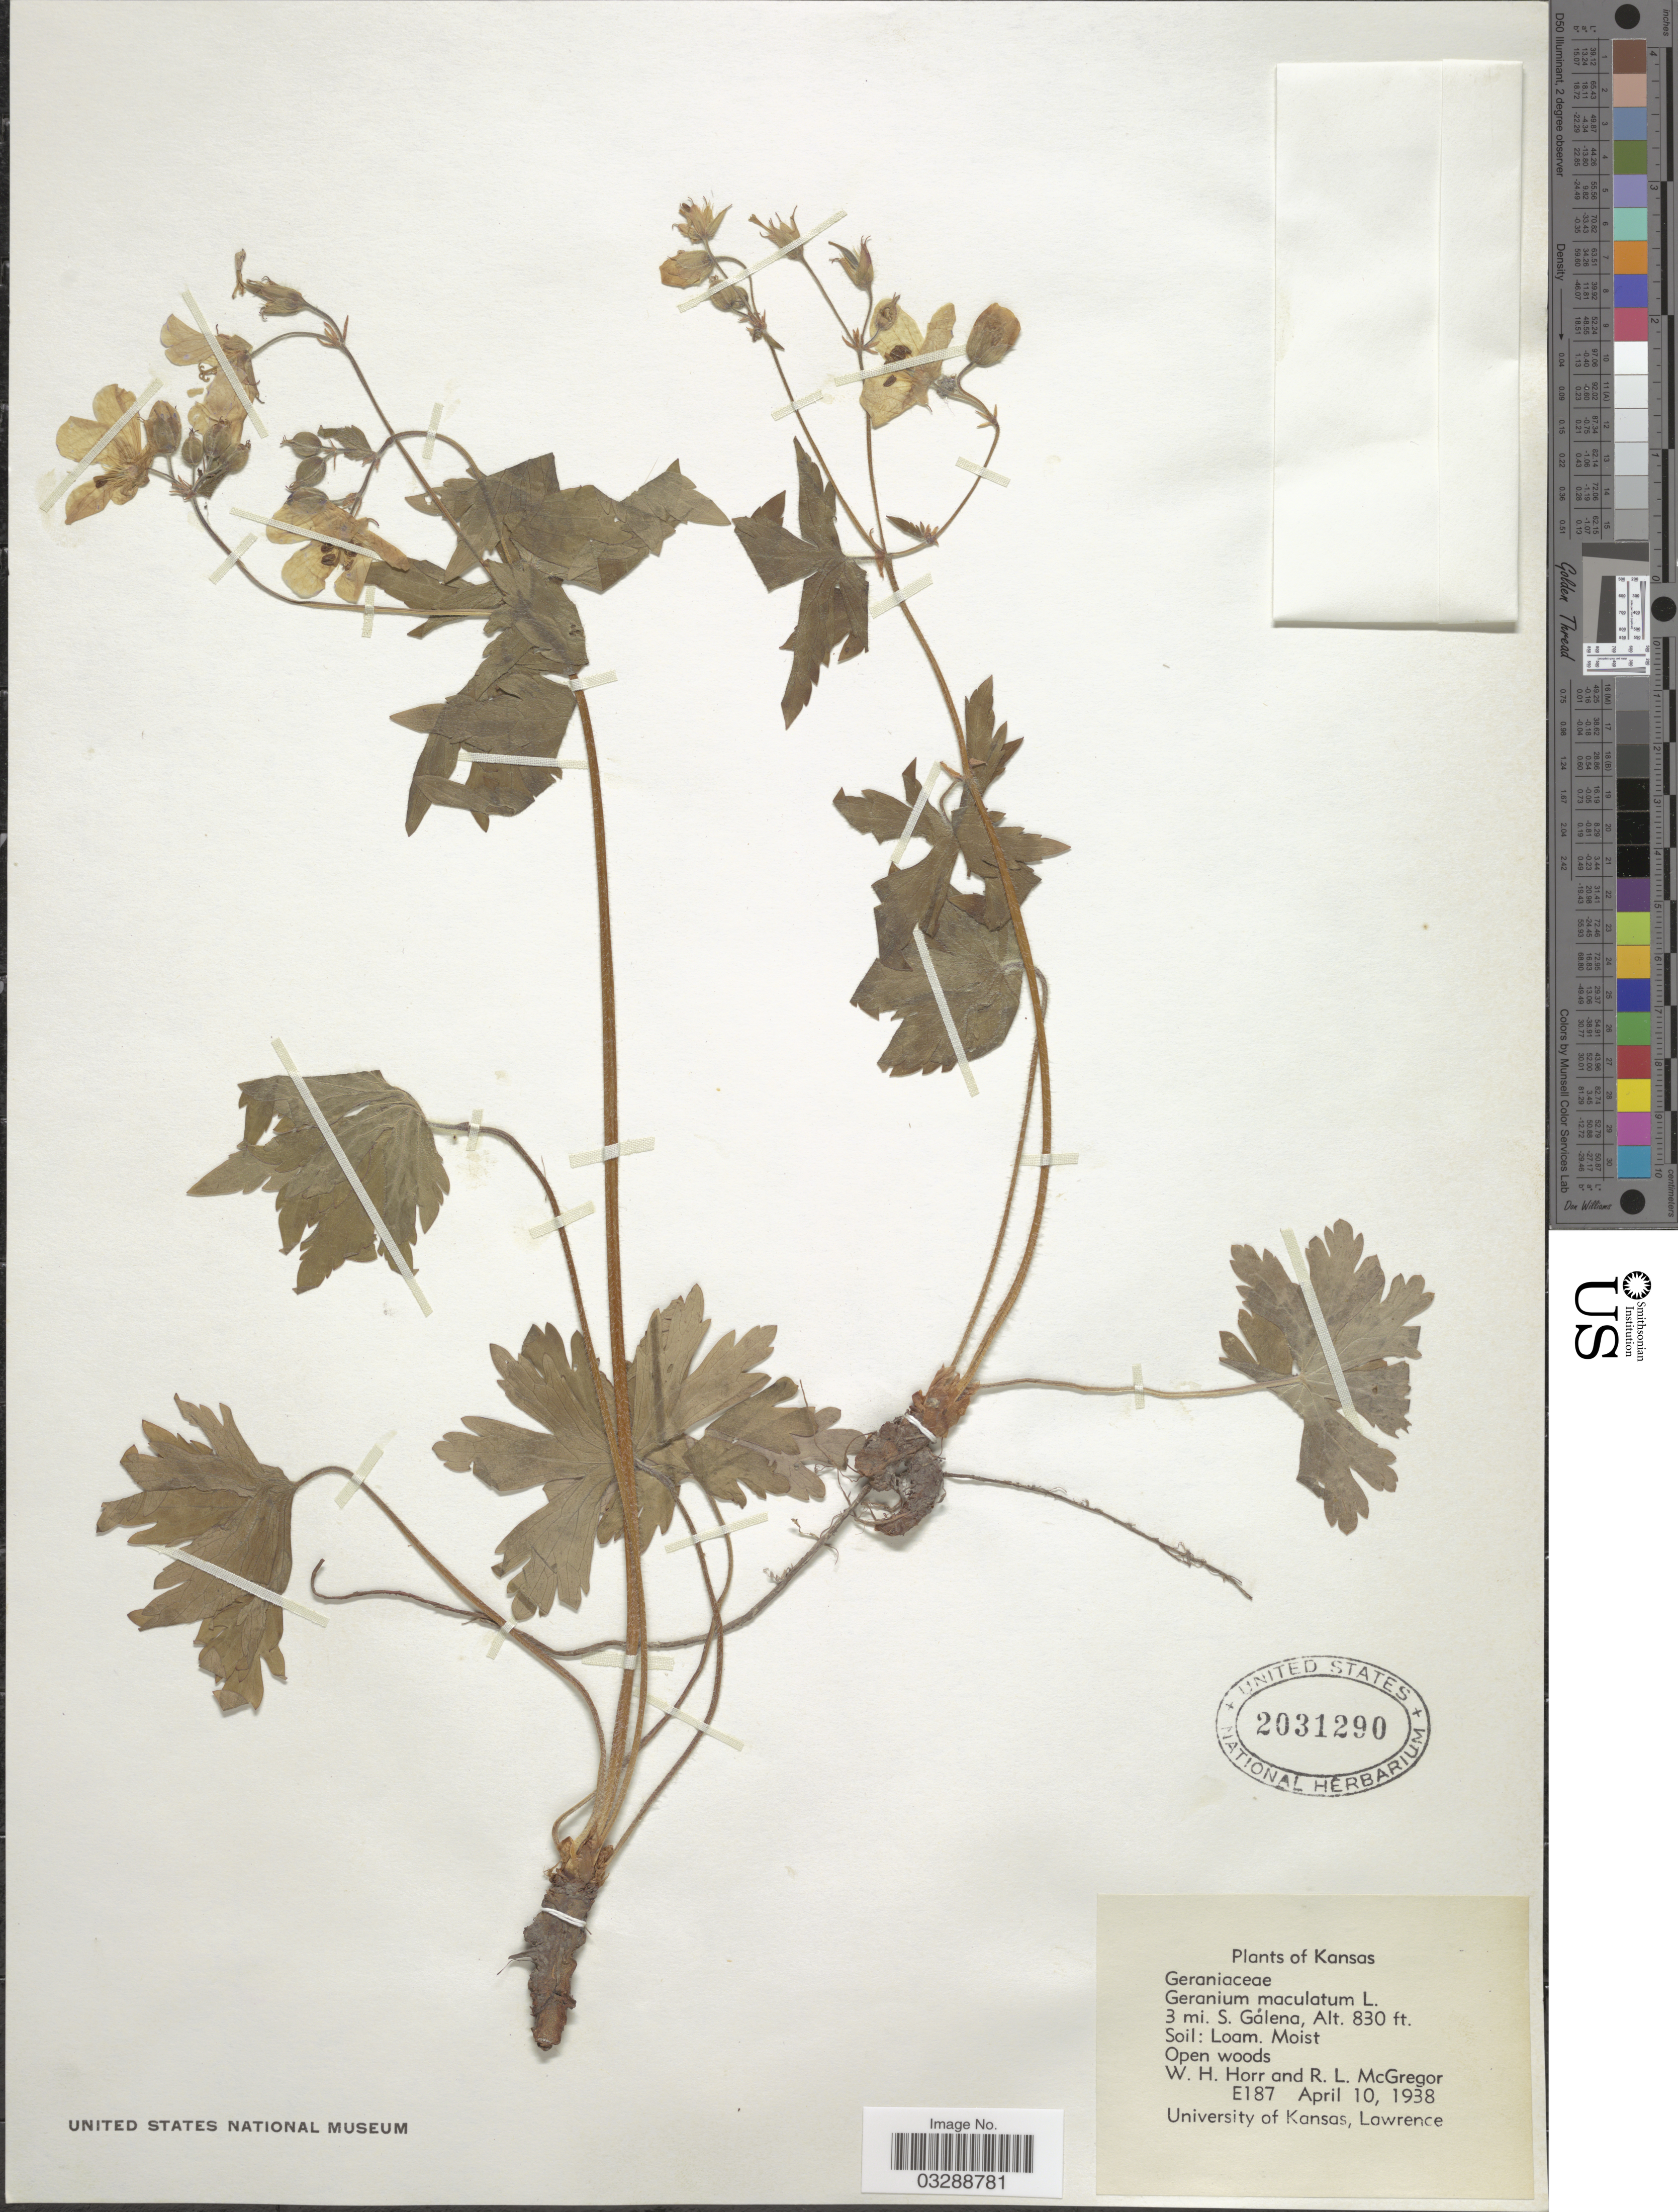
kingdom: Plantae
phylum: Tracheophyta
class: Magnoliopsida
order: Geraniales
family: Geraniaceae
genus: Geranium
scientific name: Geranium maculatum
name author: L.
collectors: W. H. Horr & R. McGregor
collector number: E187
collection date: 1938-04-10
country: United States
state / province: Kansas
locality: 3 mi. S. Galena.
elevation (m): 253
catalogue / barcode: US 2031290